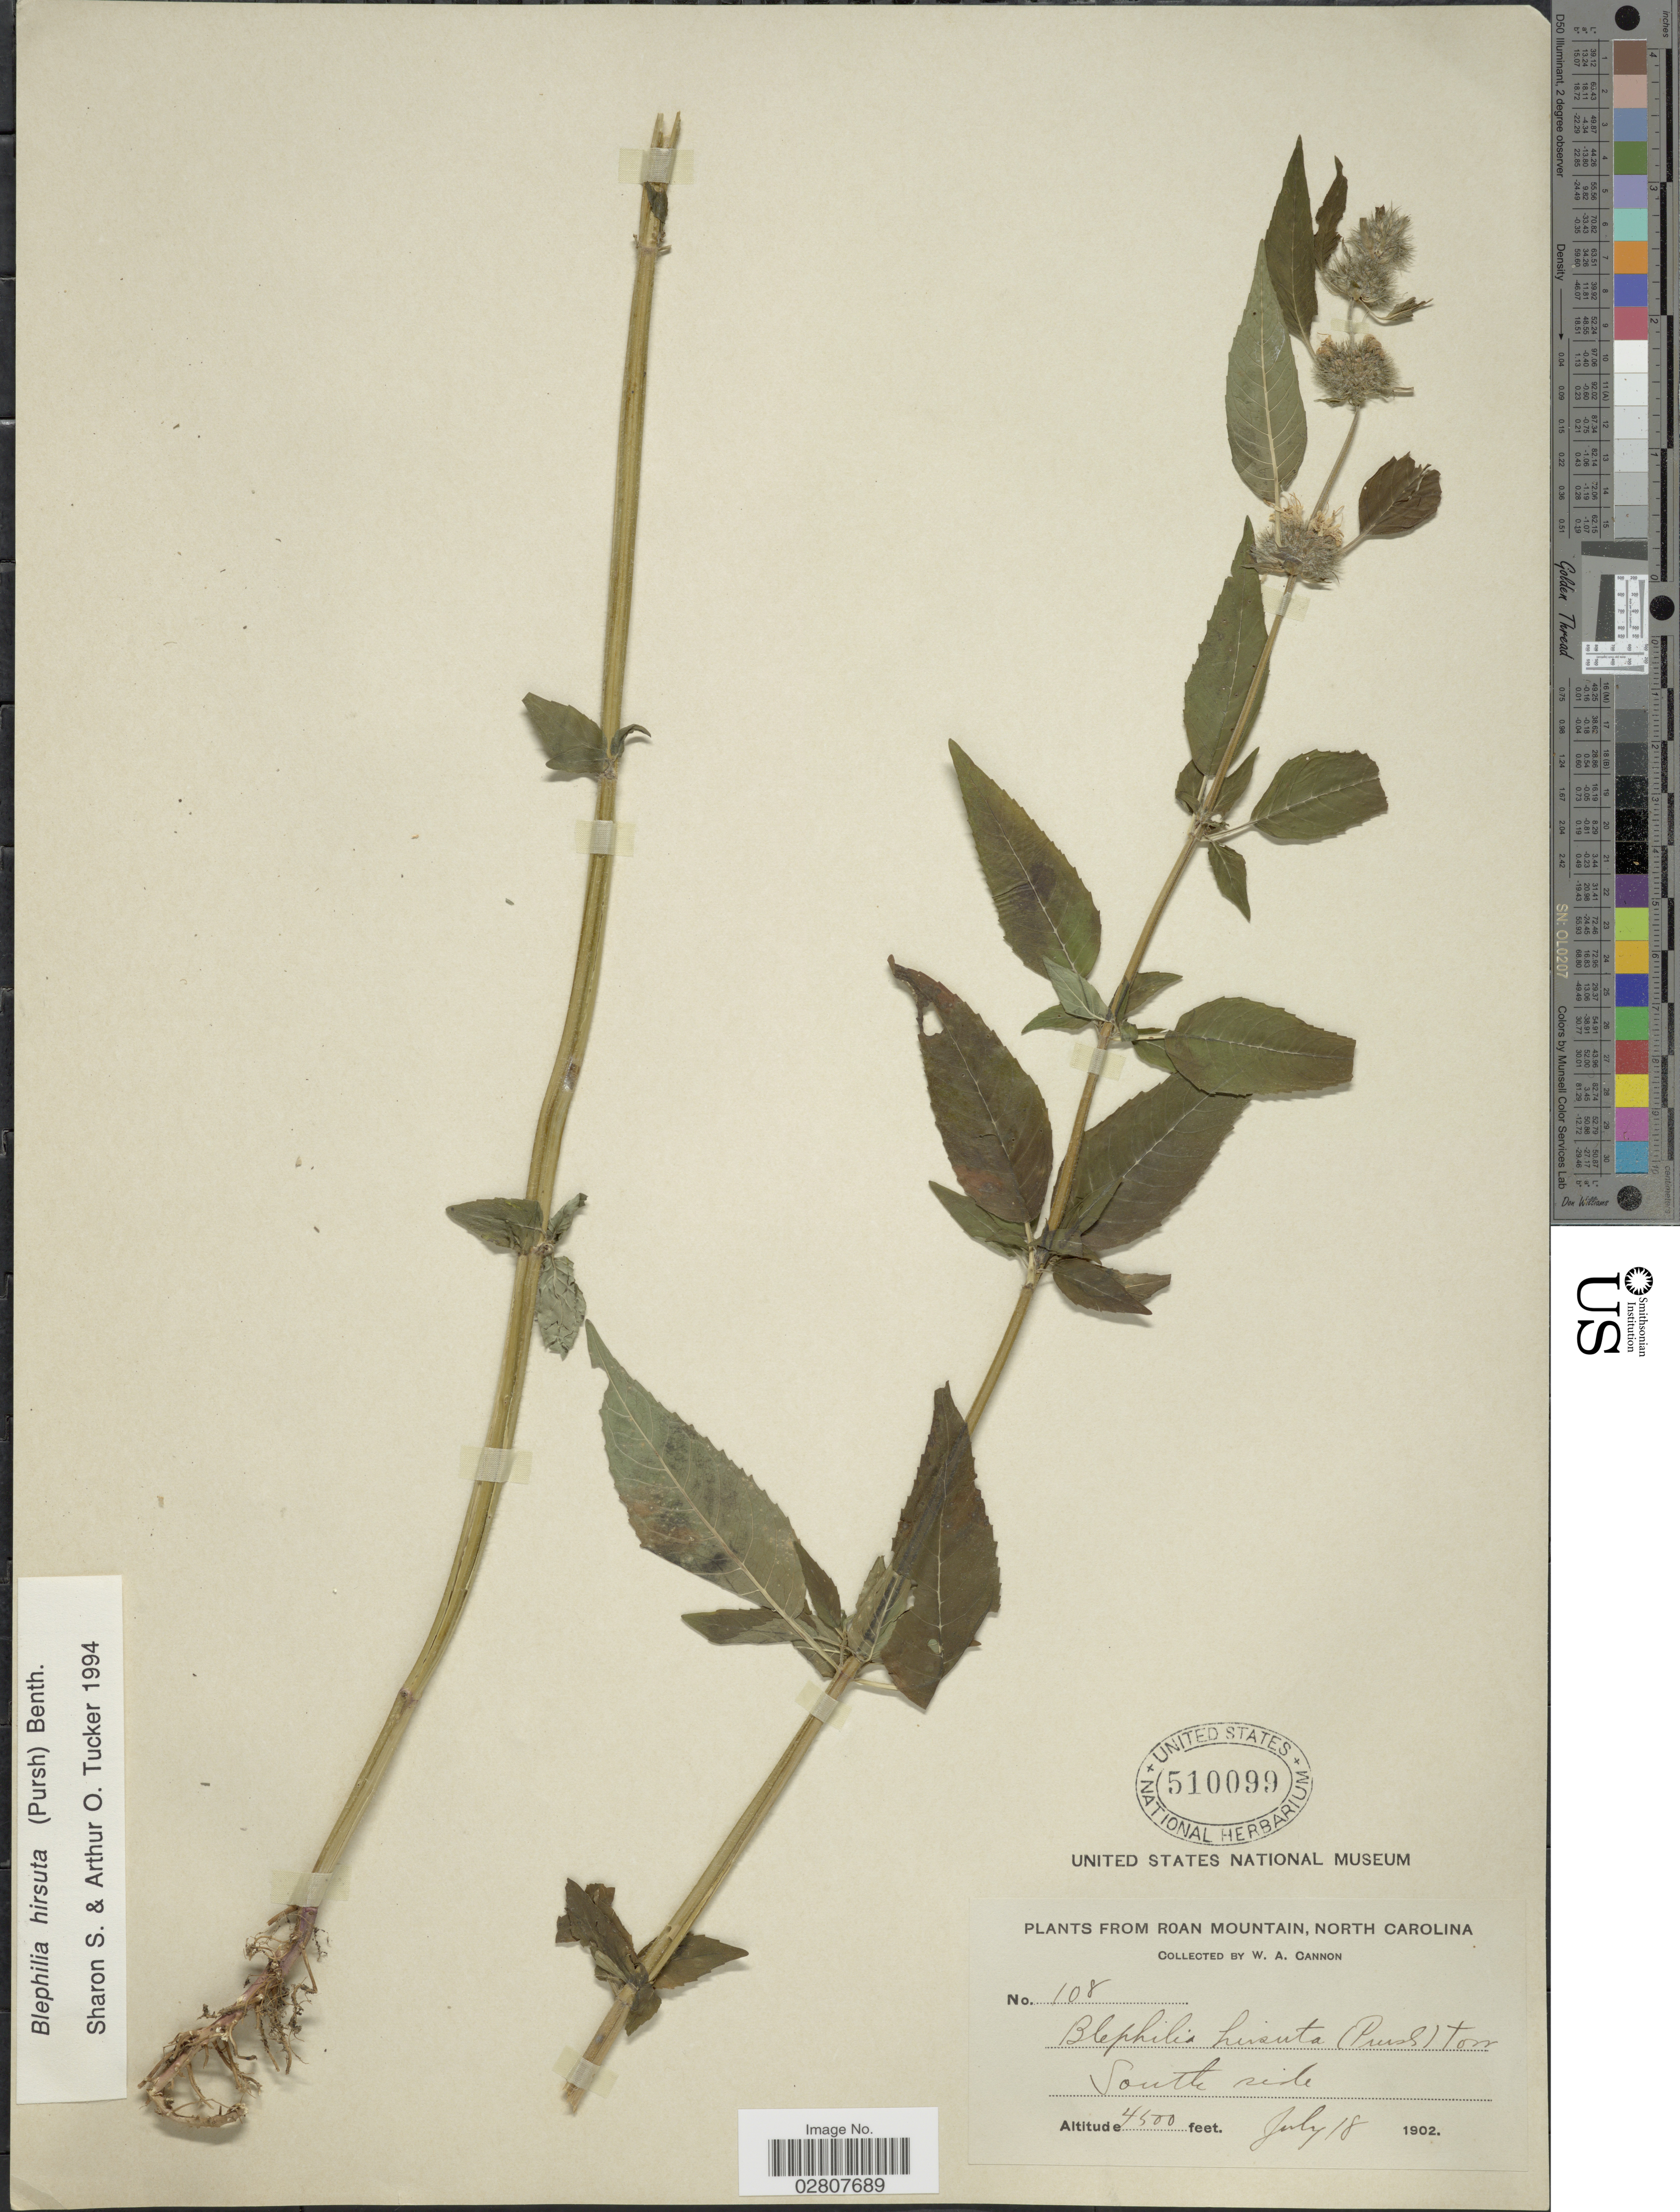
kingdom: Plantae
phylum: Tracheophyta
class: Magnoliopsida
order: Lamiales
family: Lamiaceae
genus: Blephilia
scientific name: Blephilia hirsuta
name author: (Pursh) Benth.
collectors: W. Cannon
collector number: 108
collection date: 1902-07-18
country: United States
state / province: North Carolina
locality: Roan Mountain. South side.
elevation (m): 1372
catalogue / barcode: US 510099